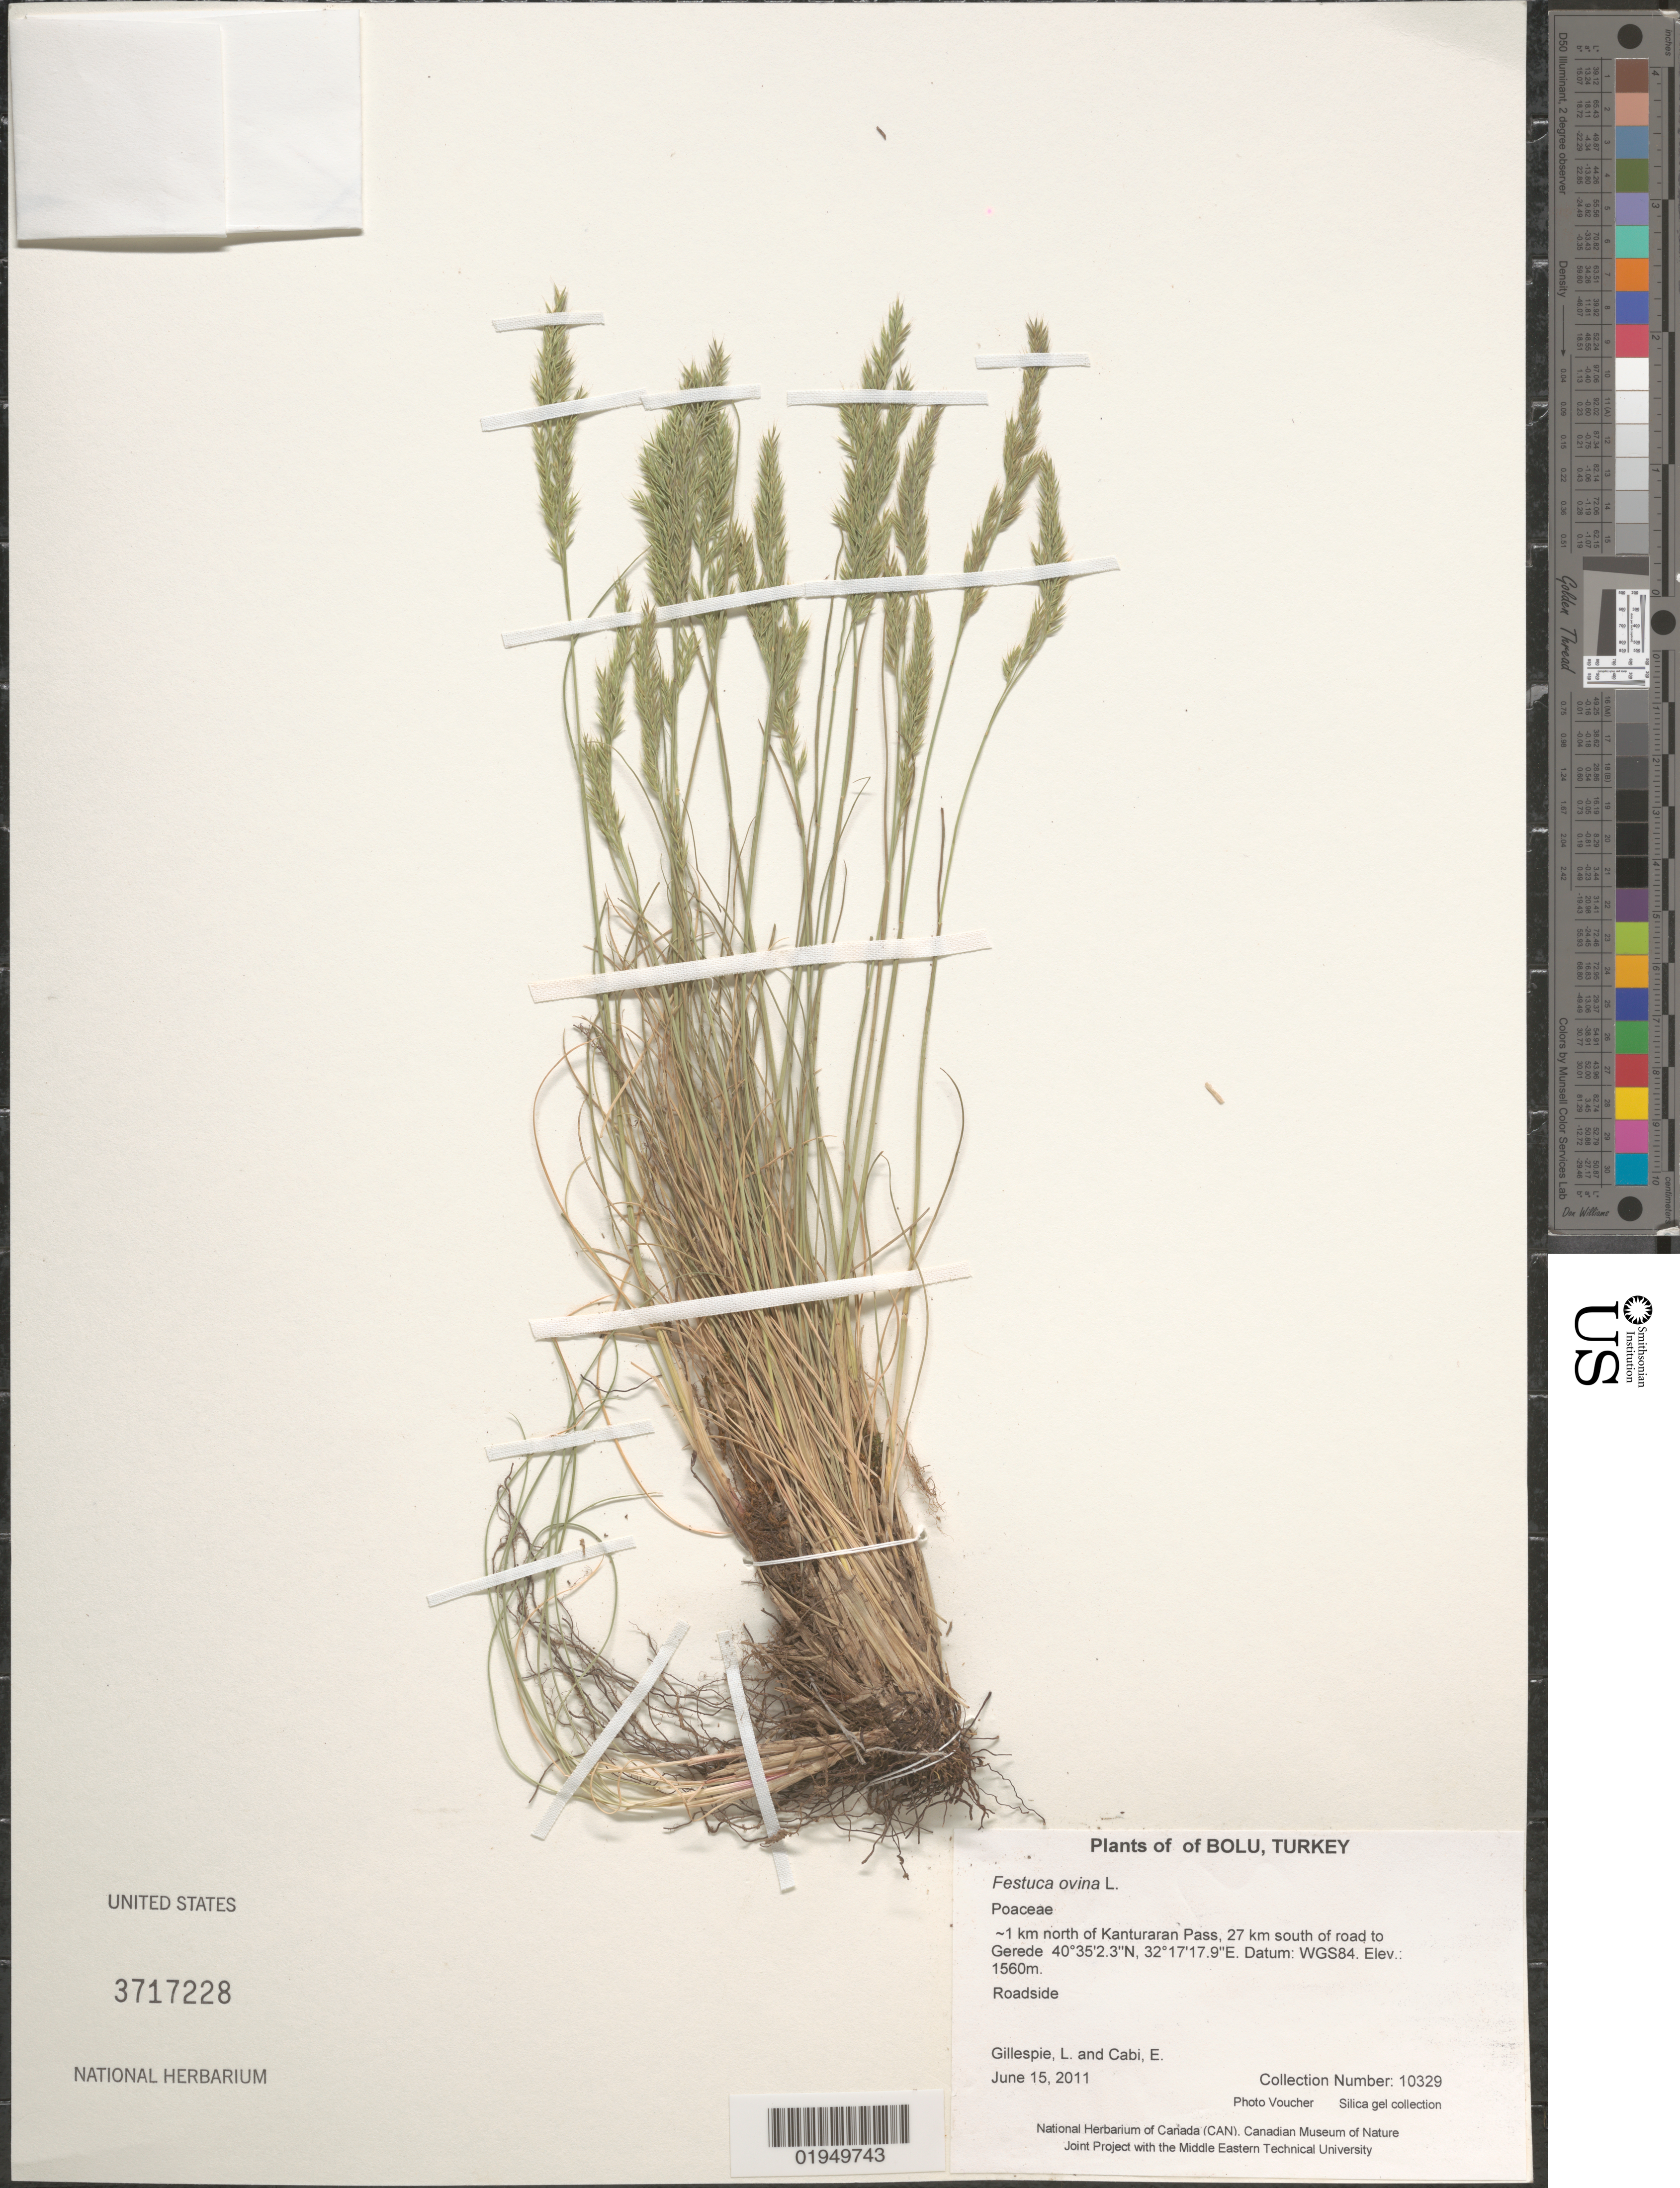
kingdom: Plantae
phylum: Tracheophyta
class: Liliopsida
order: Poales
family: Poaceae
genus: Festuca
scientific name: Festuca ovina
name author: Hack.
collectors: L. J. Gillespie & E. Cabi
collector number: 10329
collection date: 2011-06-15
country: Turkey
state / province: Bolu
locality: Istanbul-Ankara Highway (E89). ~1 km north of Kanturaran Pass, 27 km south of road to Gerede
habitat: Roadside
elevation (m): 1560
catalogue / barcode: US 3717228